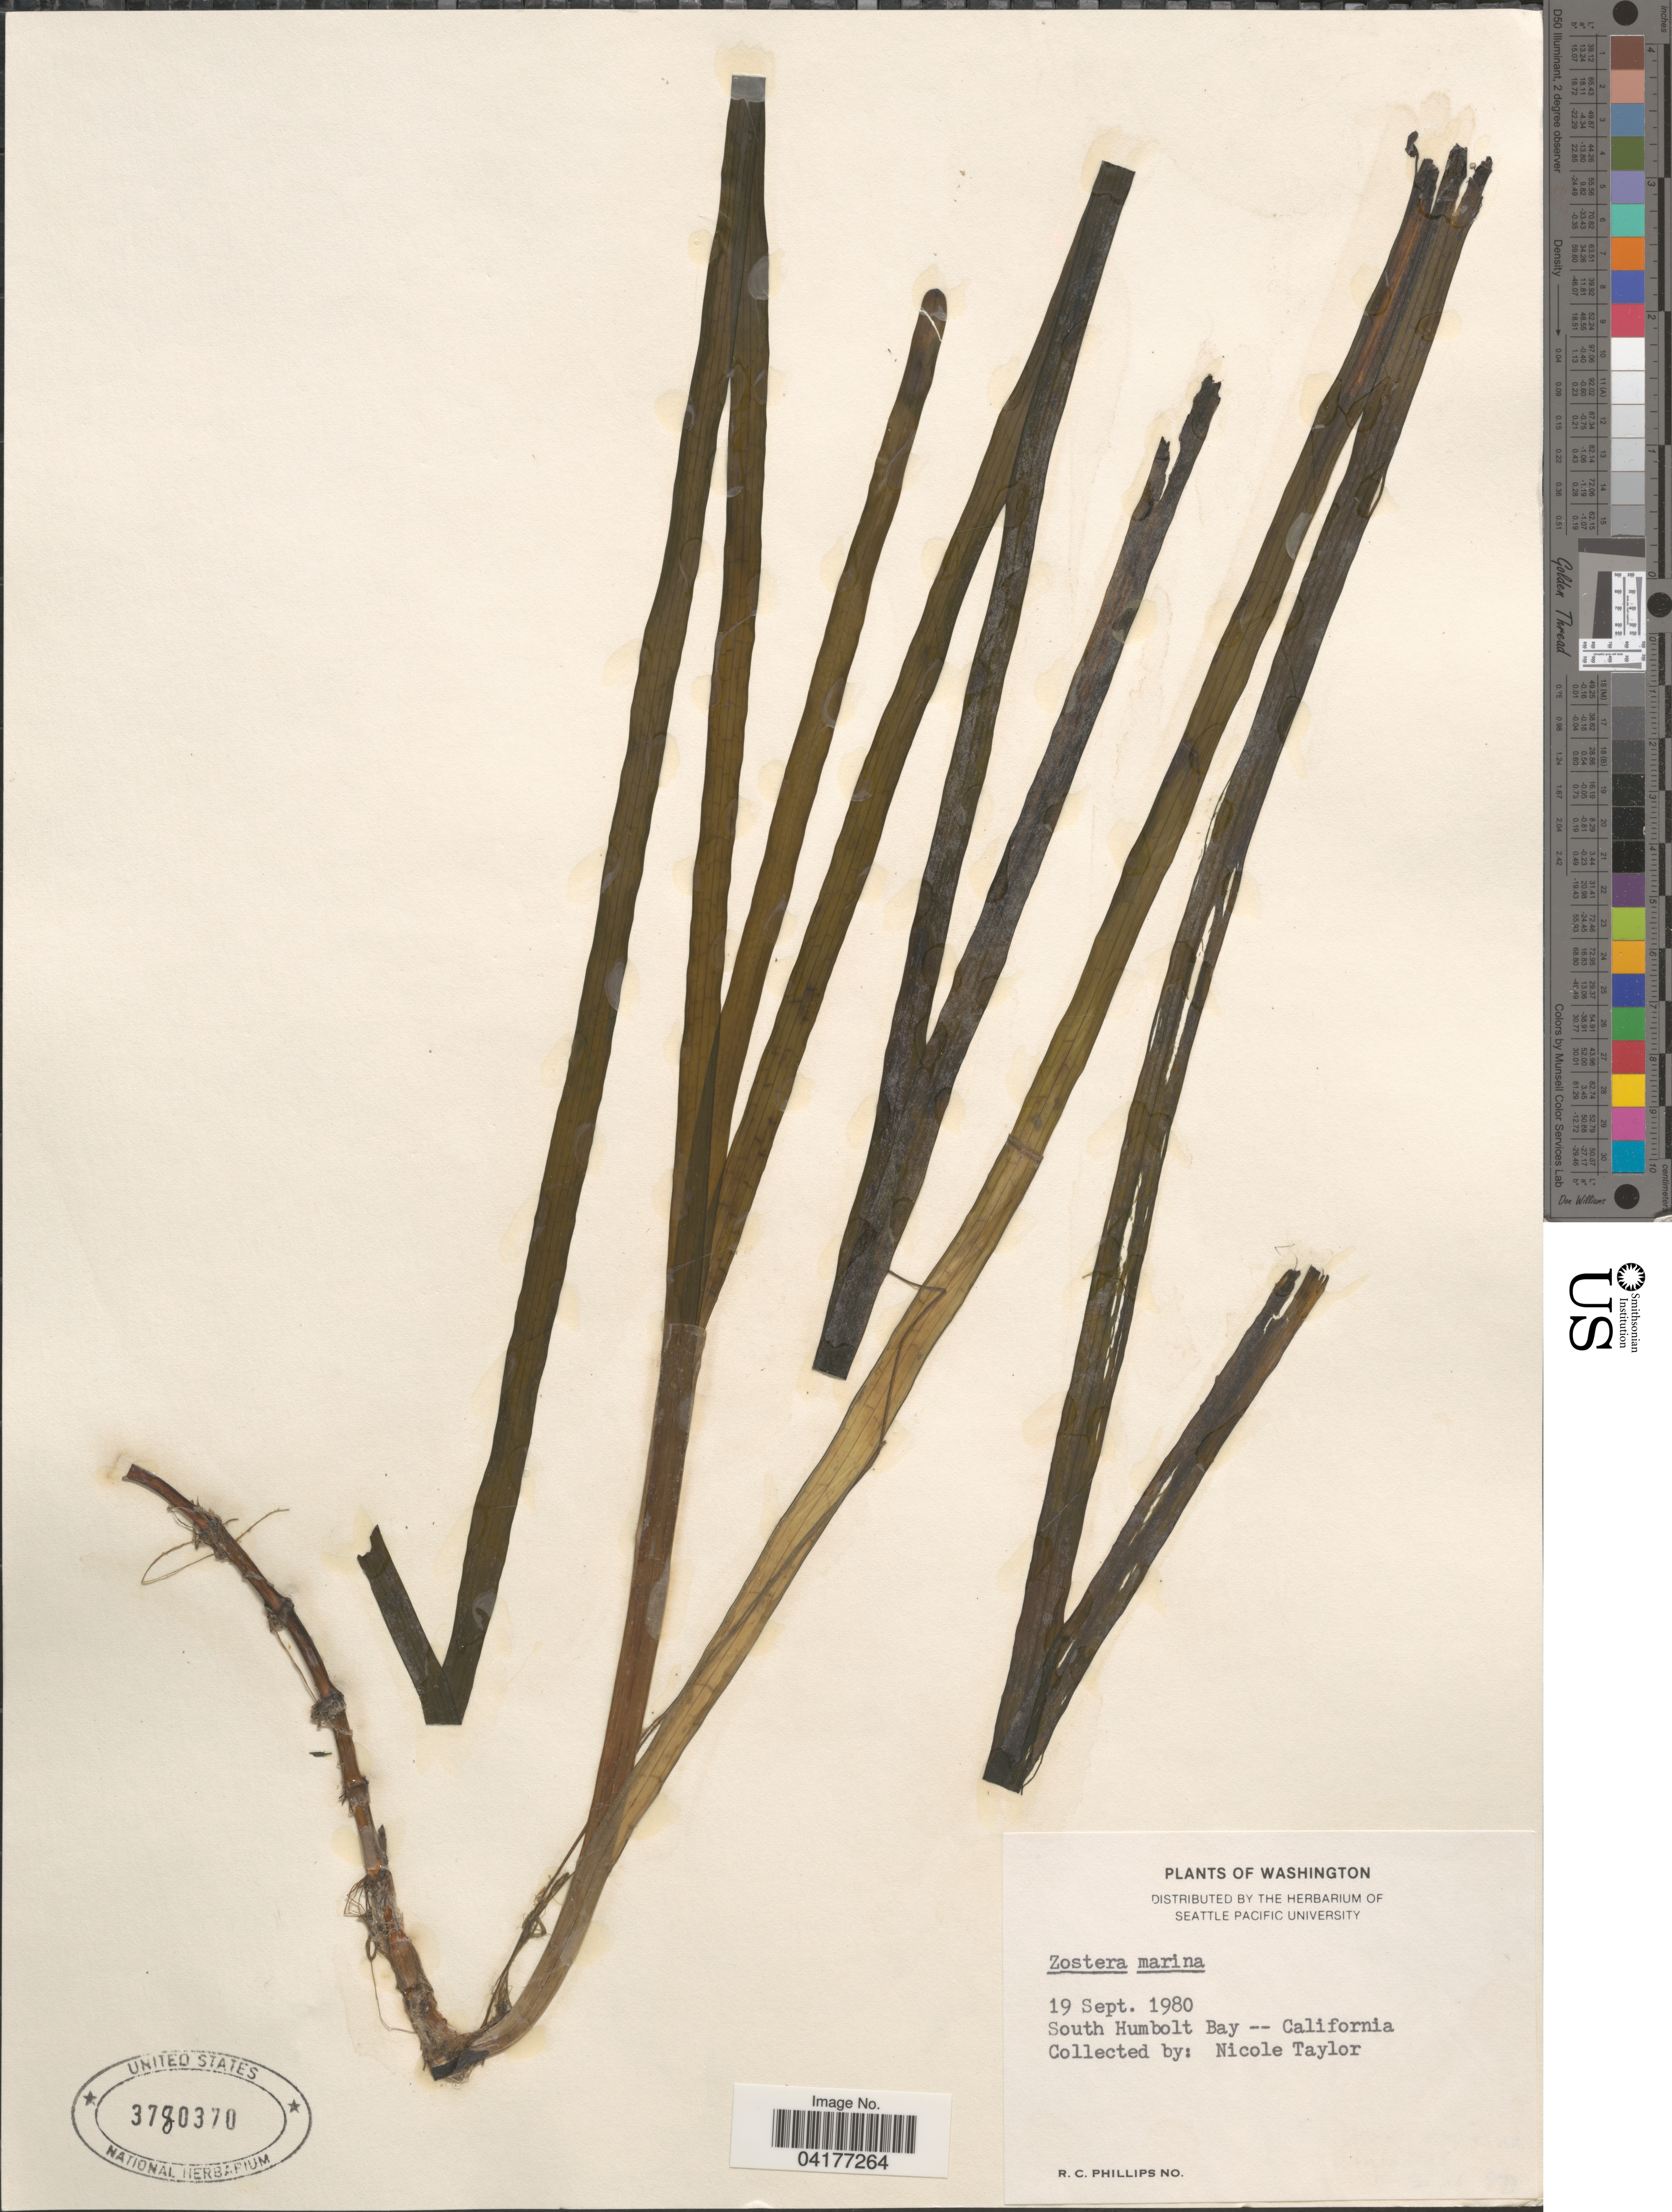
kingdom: Plantae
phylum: Tracheophyta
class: Liliopsida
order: Alismatales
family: Zosteraceae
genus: Zostera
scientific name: Zostera marina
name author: L.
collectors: N. Taylor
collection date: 1980-09-19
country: United States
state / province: California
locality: South Humbolt Bay.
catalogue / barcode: US 3780370